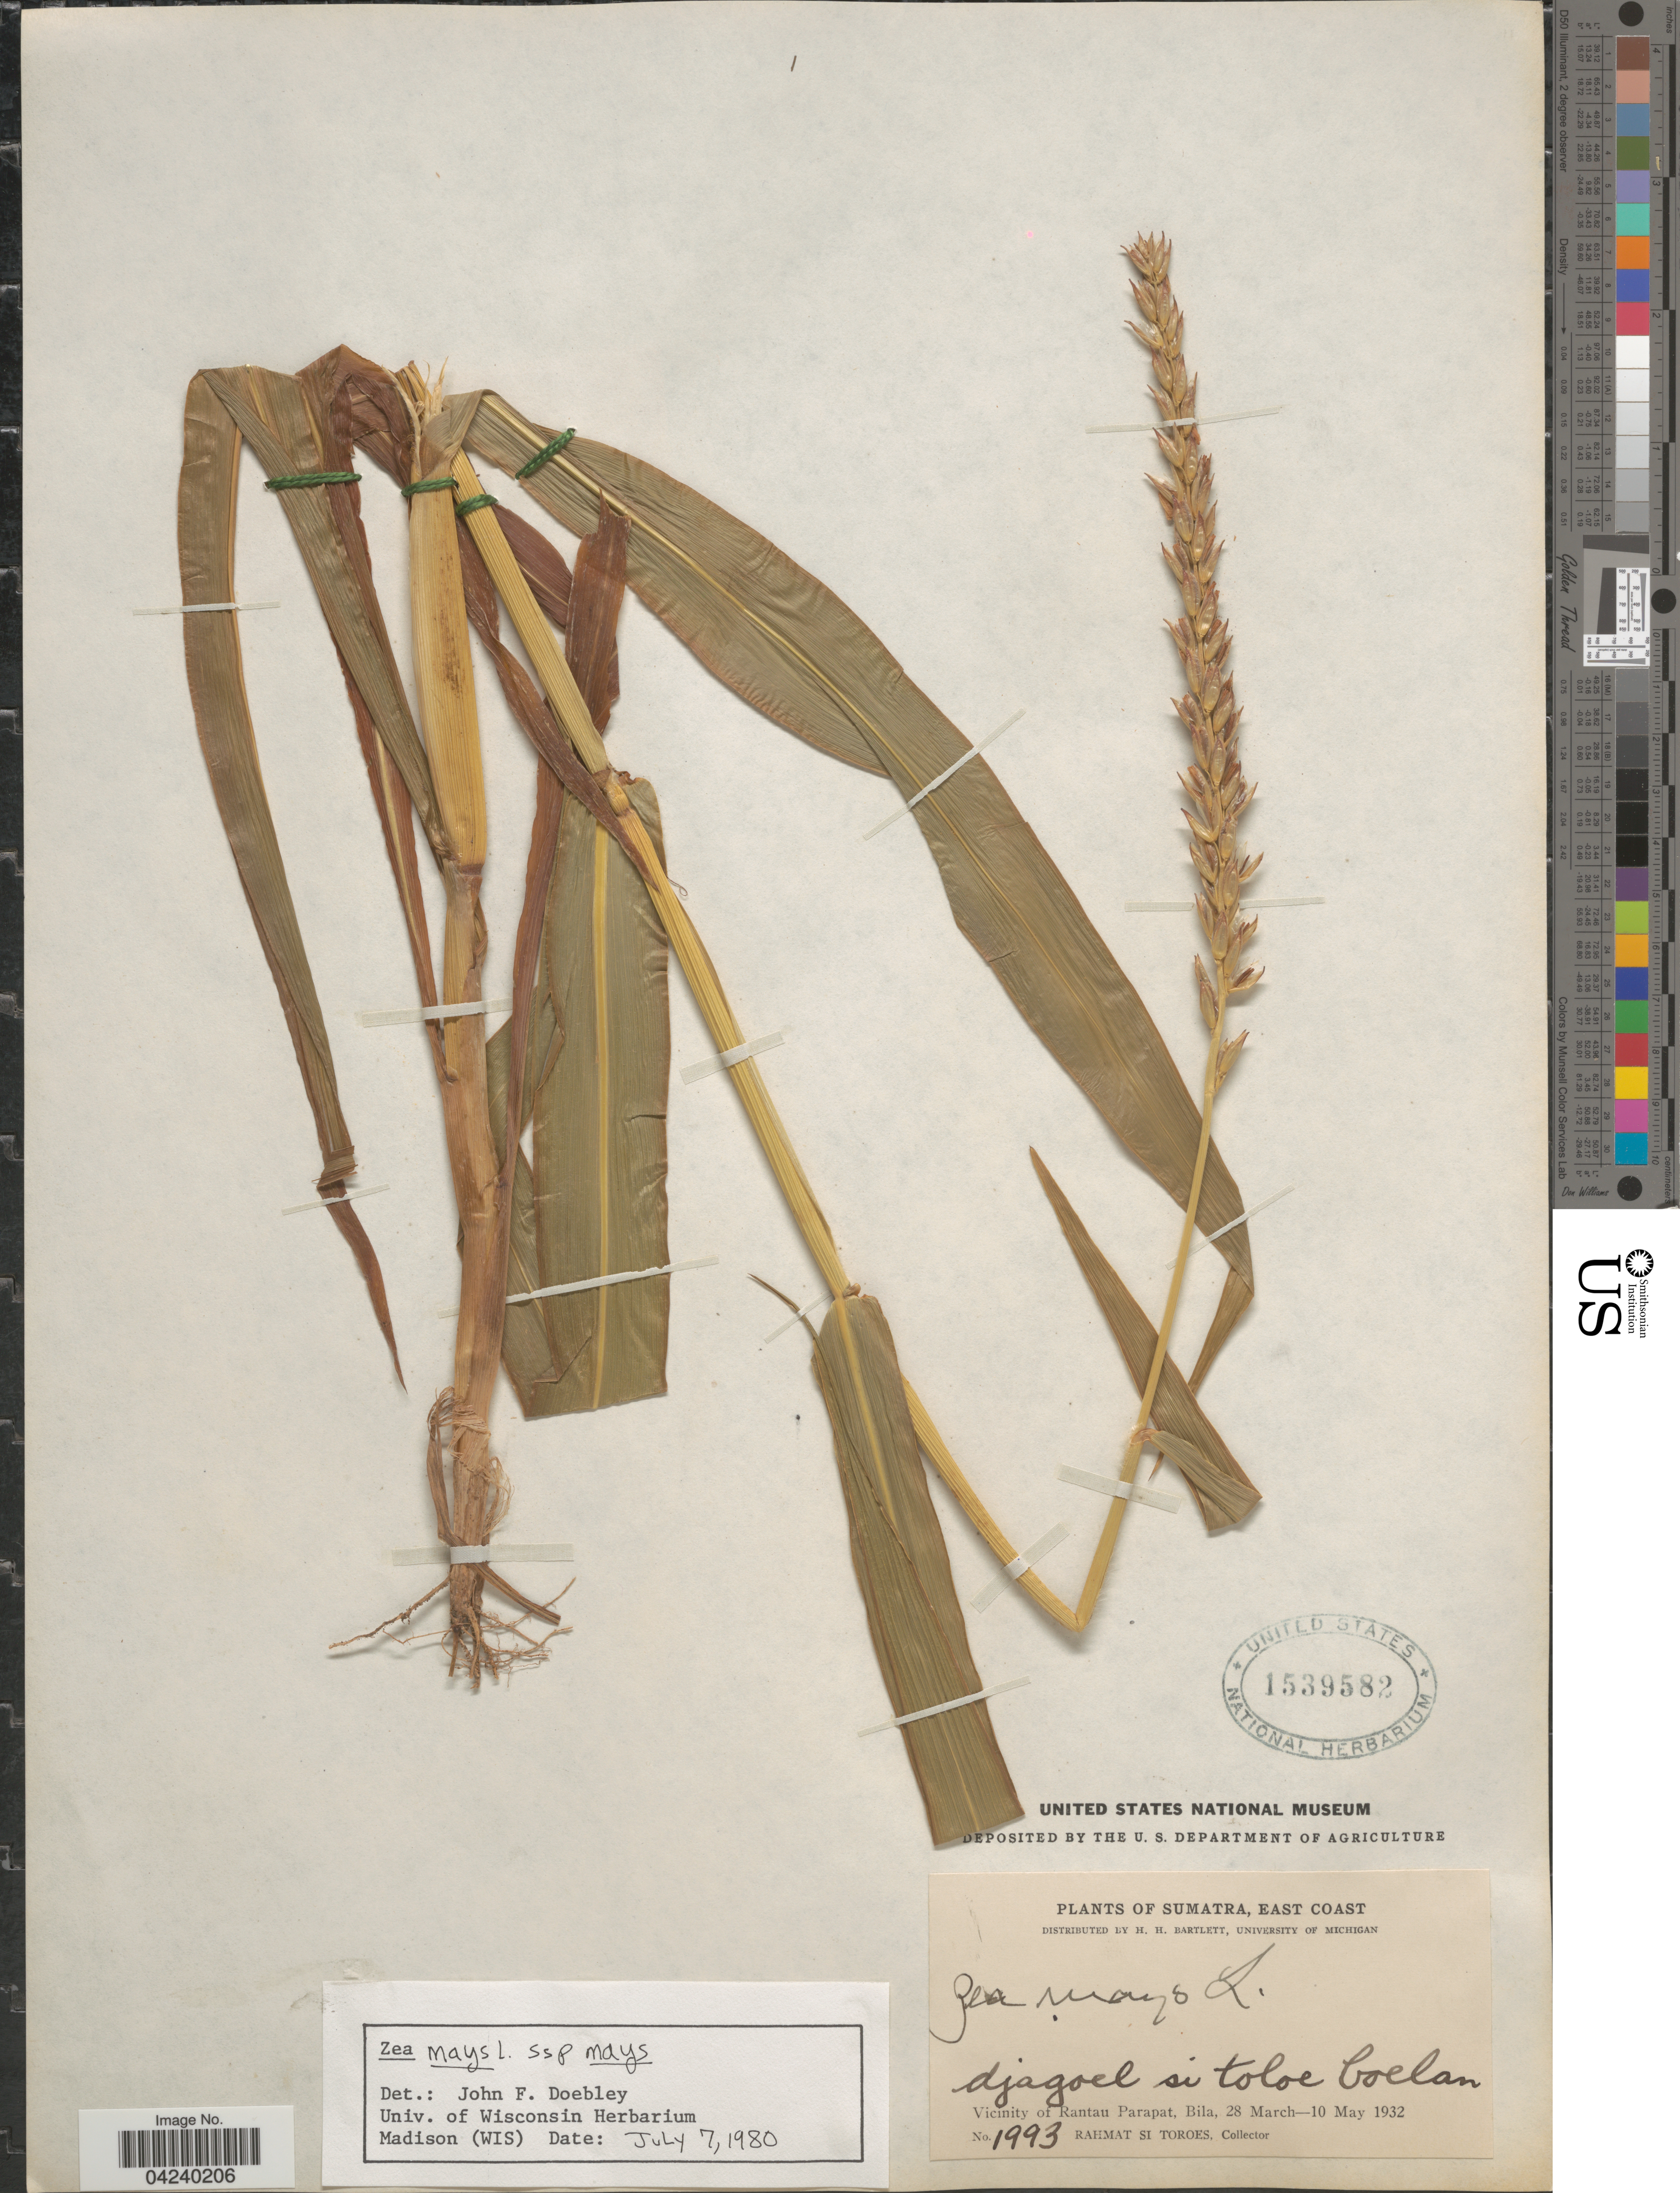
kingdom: Plantae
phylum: Tracheophyta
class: Liliopsida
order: Poales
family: Poaceae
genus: Zea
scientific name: Zea mays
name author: L.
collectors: Rahmat Si Boeea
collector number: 1993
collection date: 1932-03-28/1932-05-10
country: Indonesia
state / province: Sumatra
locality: East Coast. Vicinity of Rantau Parapat, Bila.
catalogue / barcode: US 1539582